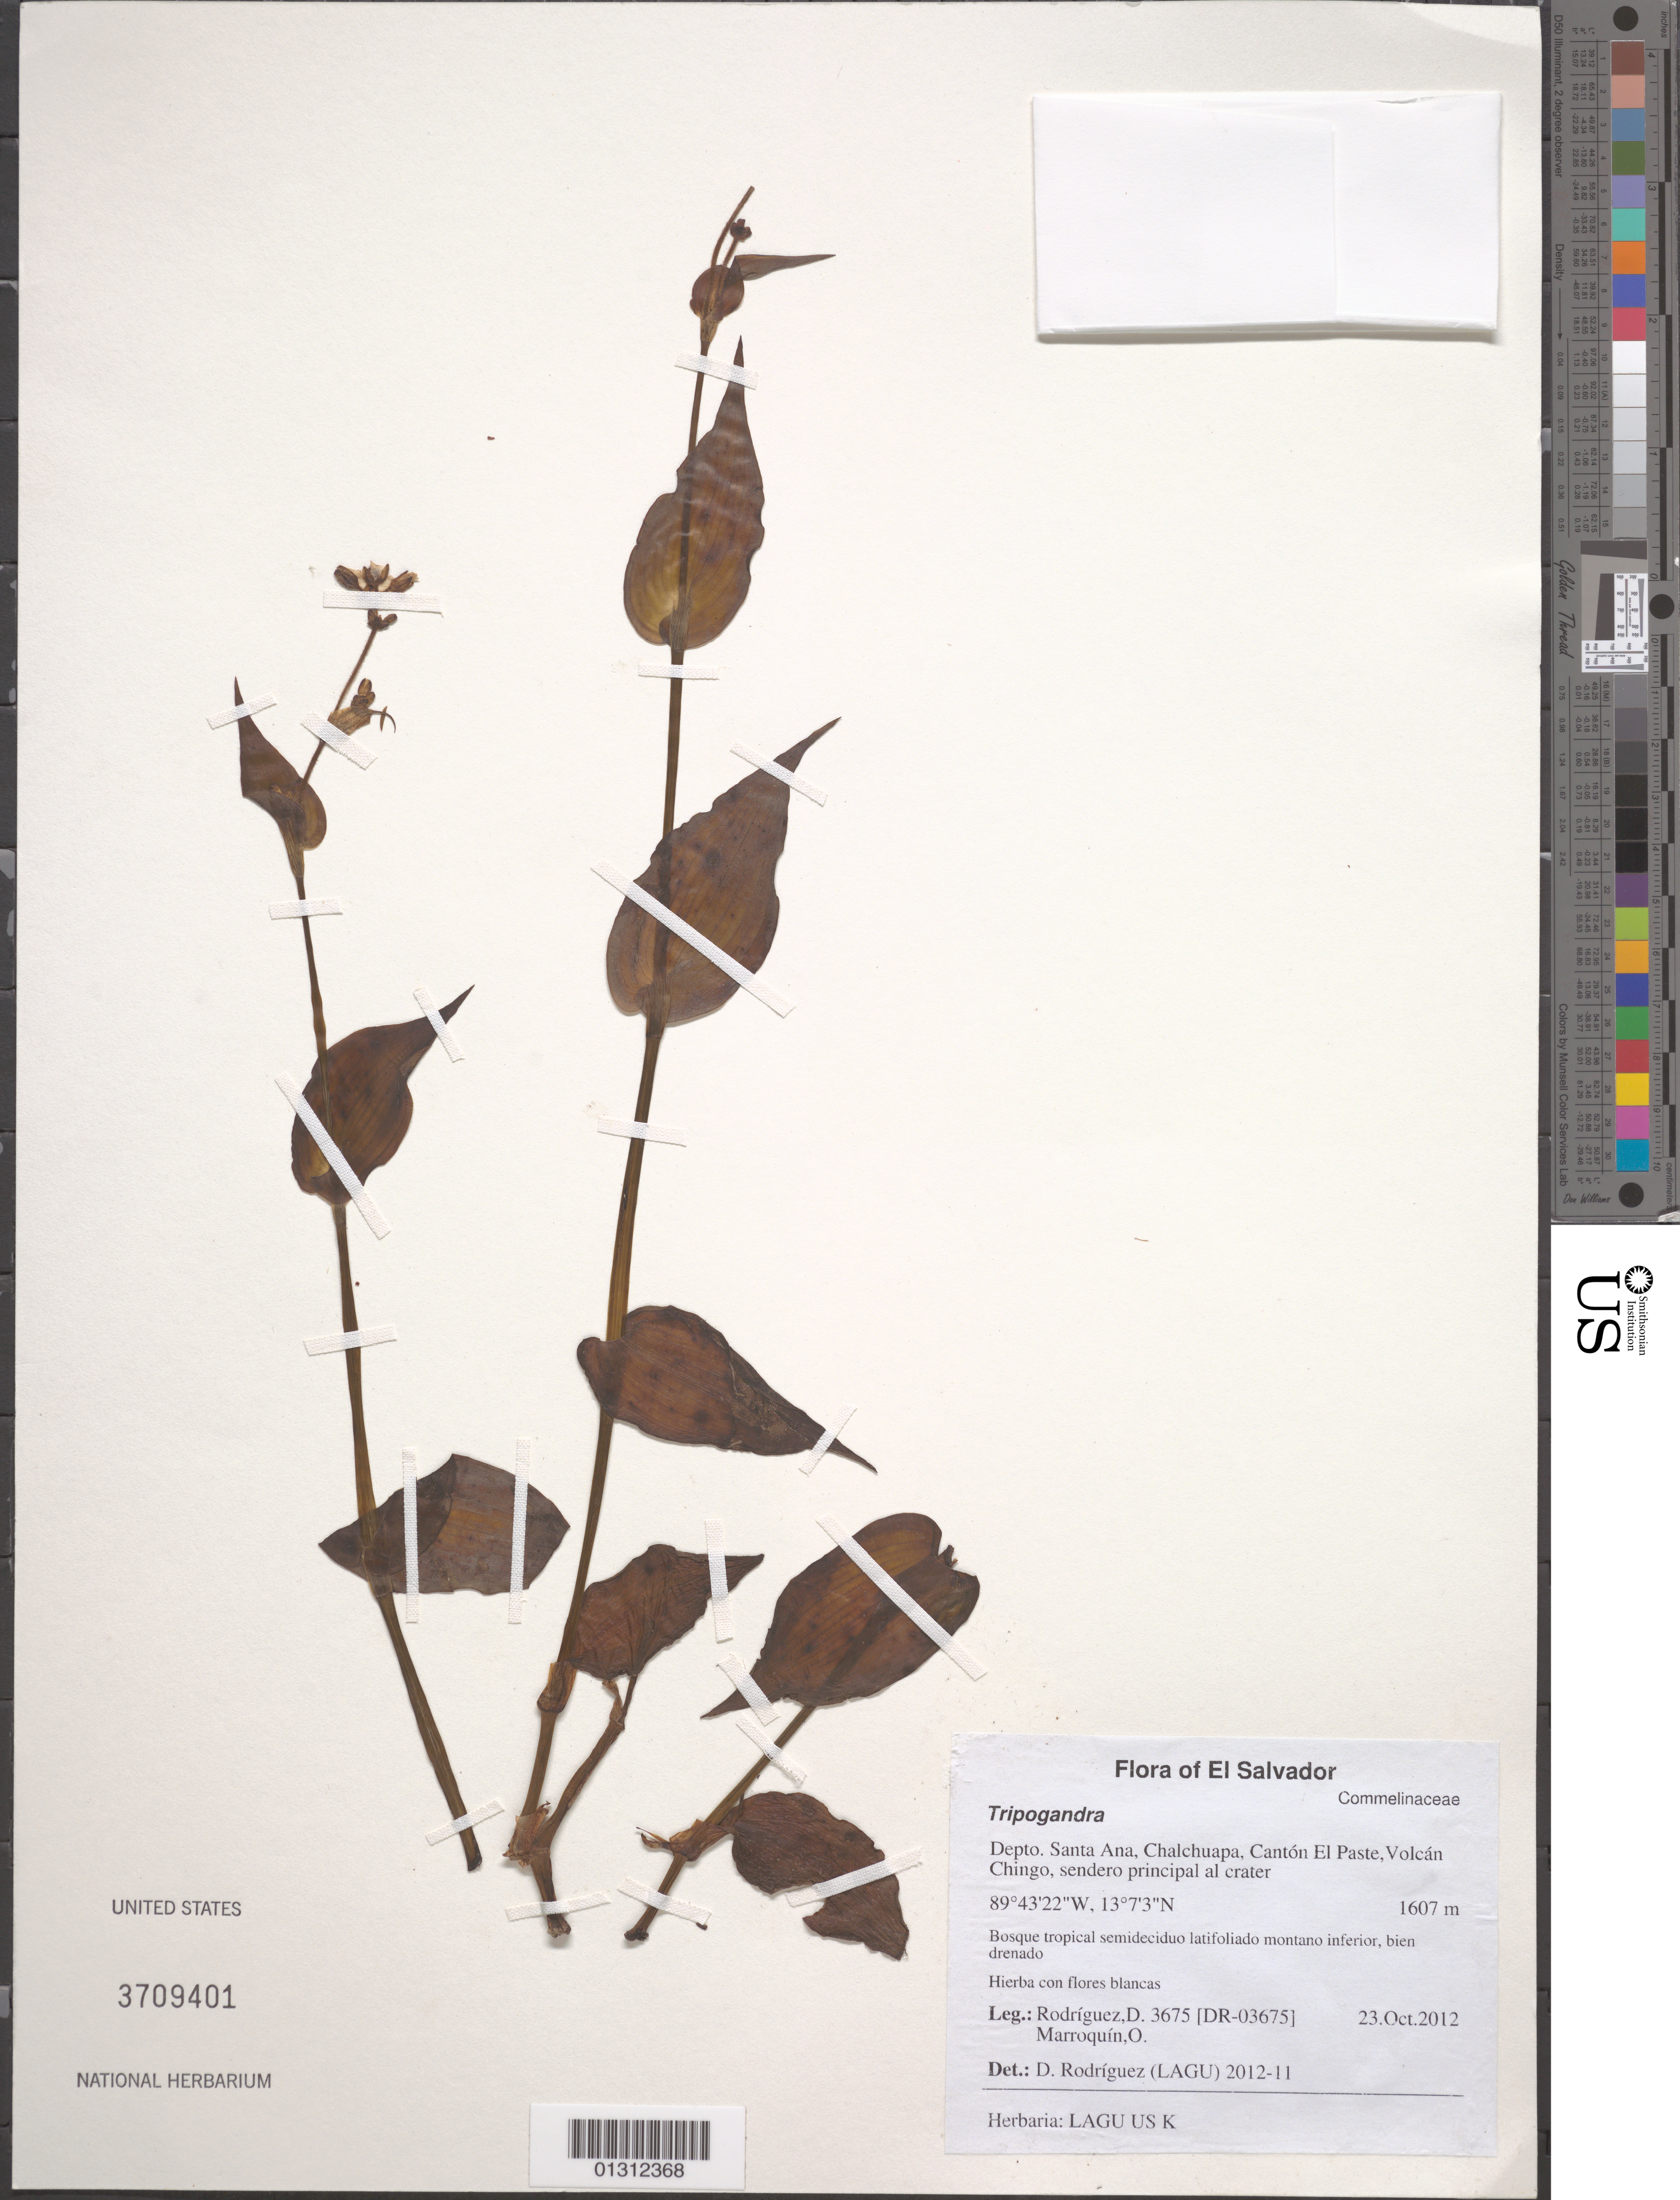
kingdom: Plantae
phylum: Tracheophyta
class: Liliopsida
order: Commelinales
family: Commelinaceae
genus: Tripogandra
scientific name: Tripogandra sp.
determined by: Rodriguez, D.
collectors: D. Rodriguez & O. Marroquin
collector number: DR-03675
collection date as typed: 23.Oct.2012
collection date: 2012-10-23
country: El Salvador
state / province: Santa Ana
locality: Depto. Santa Ana, Chalchuapa, Cantón El Paste, Volcán Chingo, sendero principal al crater.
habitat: Bosque tropical semideciduo latifoliado montano inferior, bien drenado.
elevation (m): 1607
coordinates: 13 7 3 N, 89 43 22 W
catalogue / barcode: US 3709401